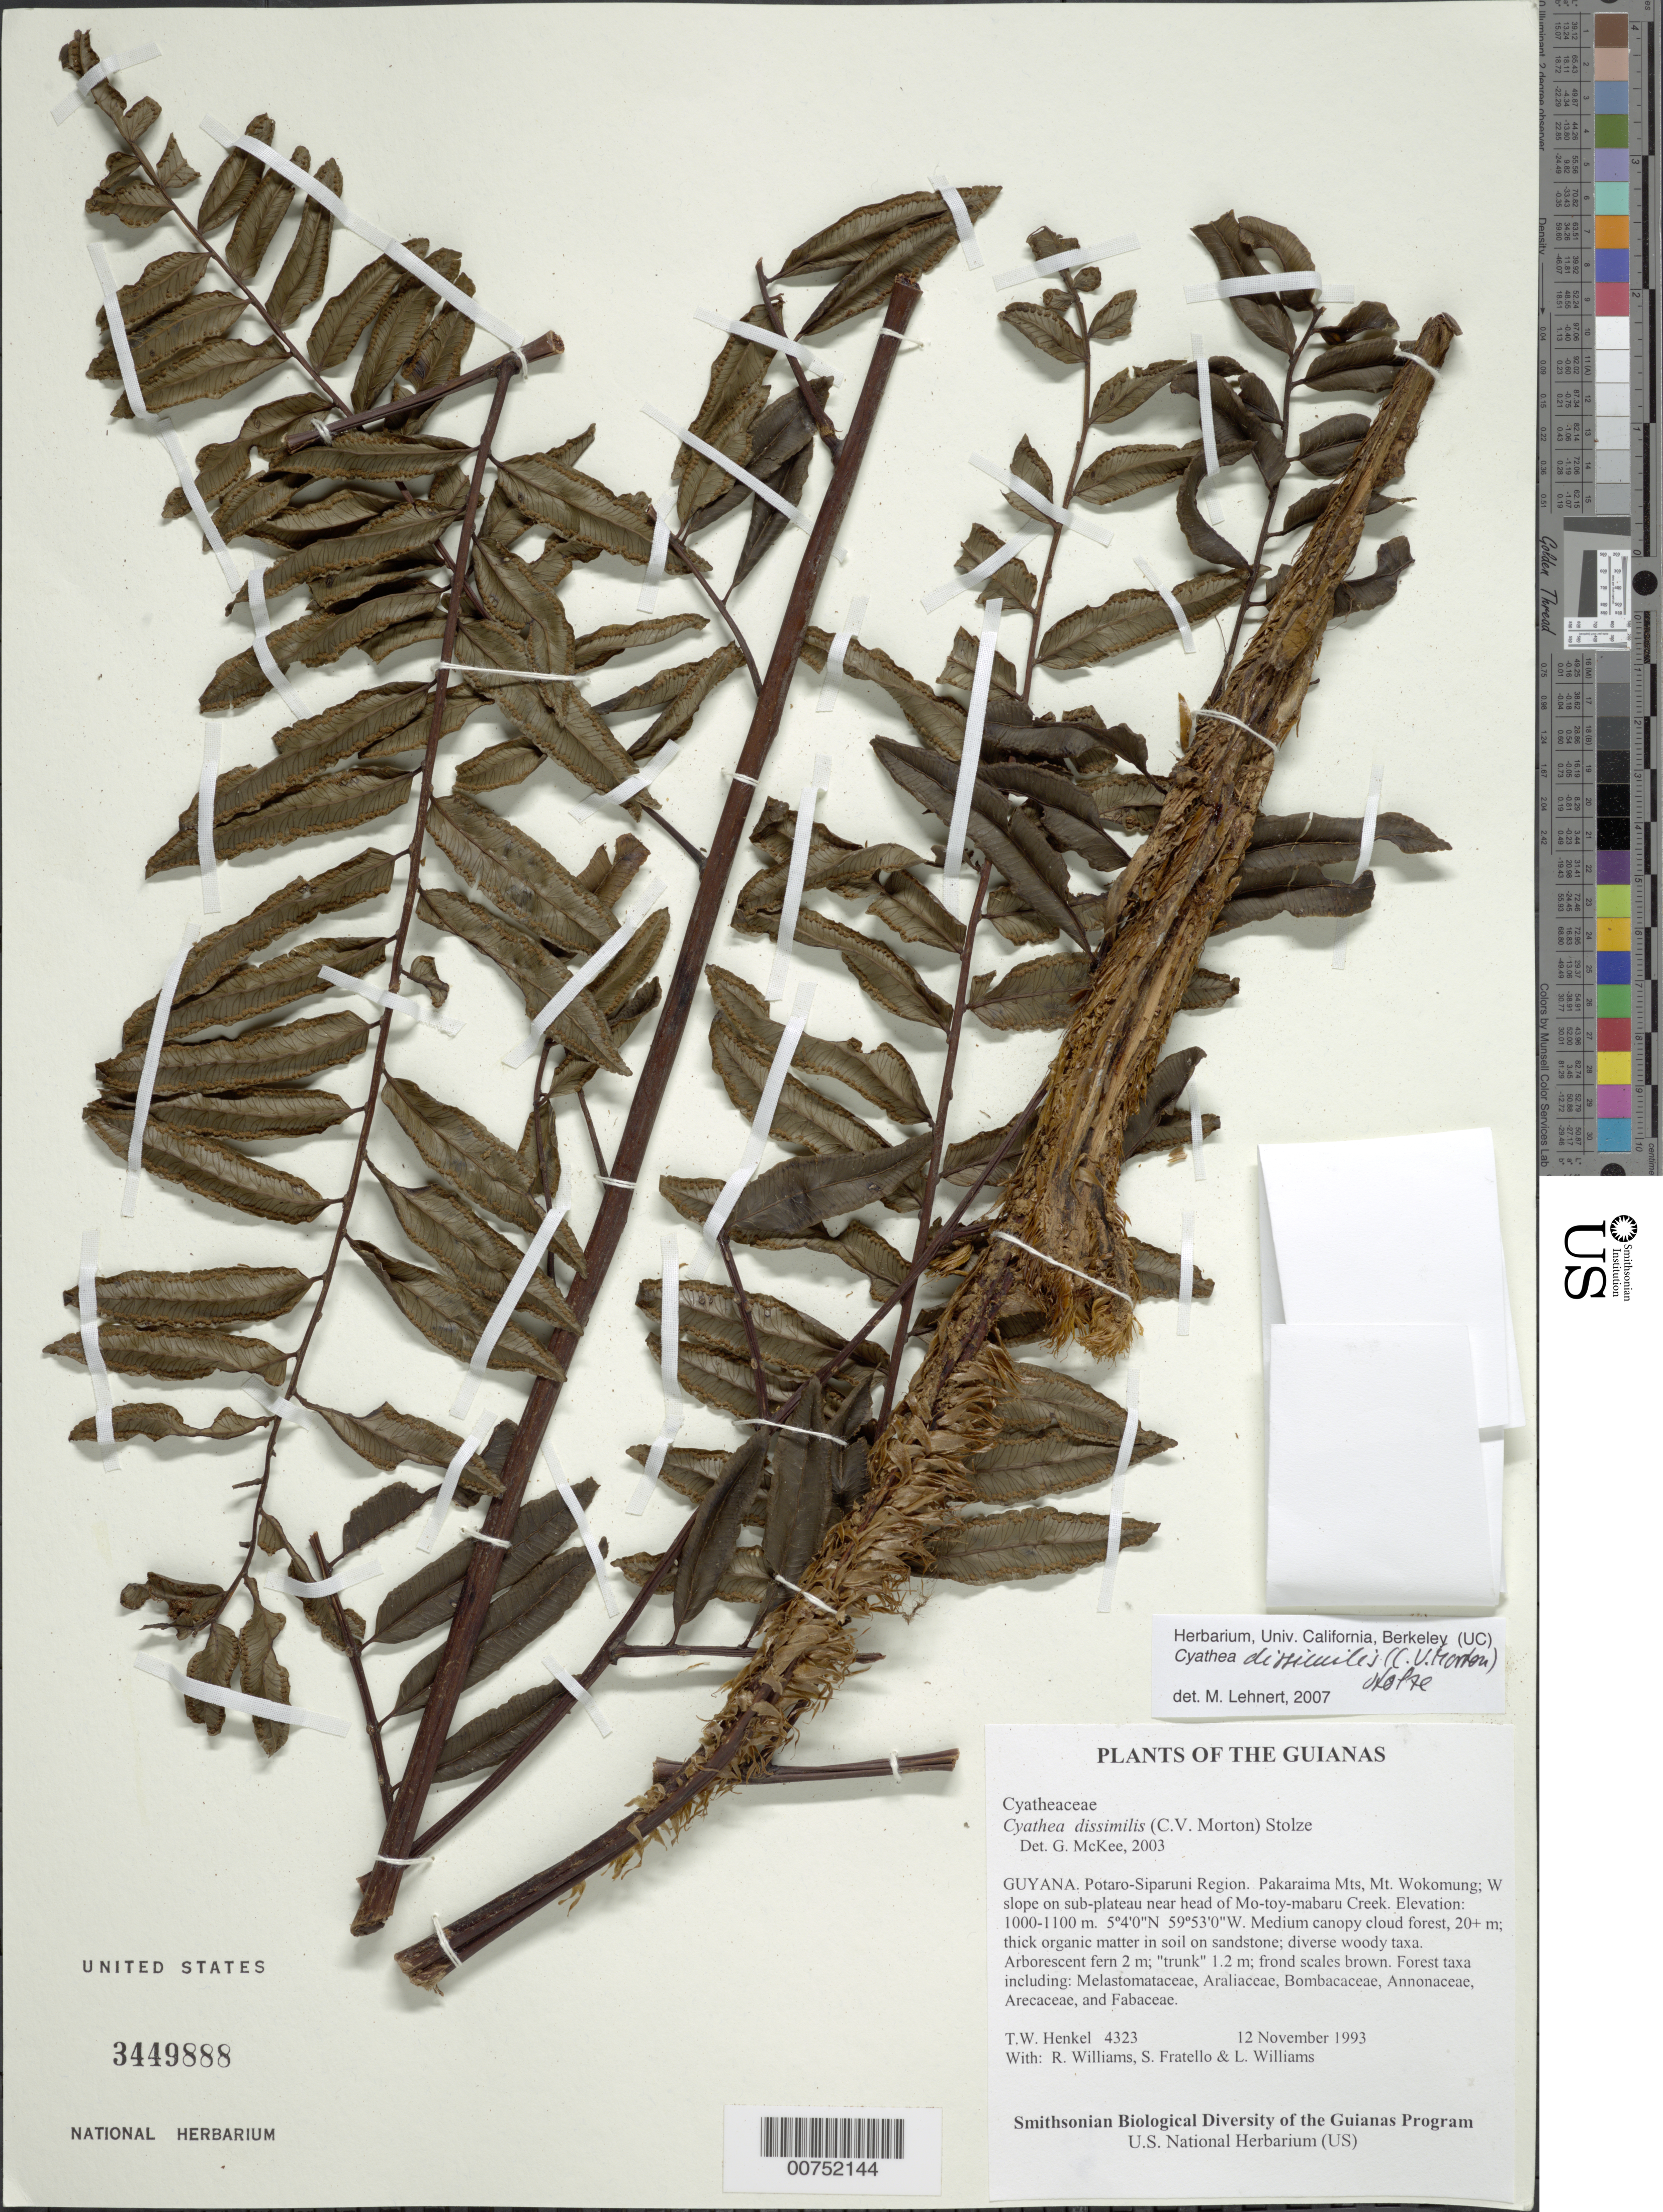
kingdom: Plantae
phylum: Tracheophyta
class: Polypodiopsida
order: Cyatheales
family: Cyatheaceae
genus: Cyathea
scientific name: Cyathea dissimilis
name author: (C.V. Morton) Stolze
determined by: McKee, G. S., (US), NMNH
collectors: T. Henkel, R. Williams, S. Fratello & L. Williams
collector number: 4323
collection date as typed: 12 November 1993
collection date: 1993-11-12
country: Guyana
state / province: Potaro-Siparuni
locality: Pakaraima Mts, Mt. Wokomung; W slope on sub-plateau near head of Mo-toy-mabaru Creek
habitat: Medium canopy cloud forest, 20+ m; thick organic matter in soil on sandstone; diverse woody taxa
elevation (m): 1000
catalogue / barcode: US 3449888